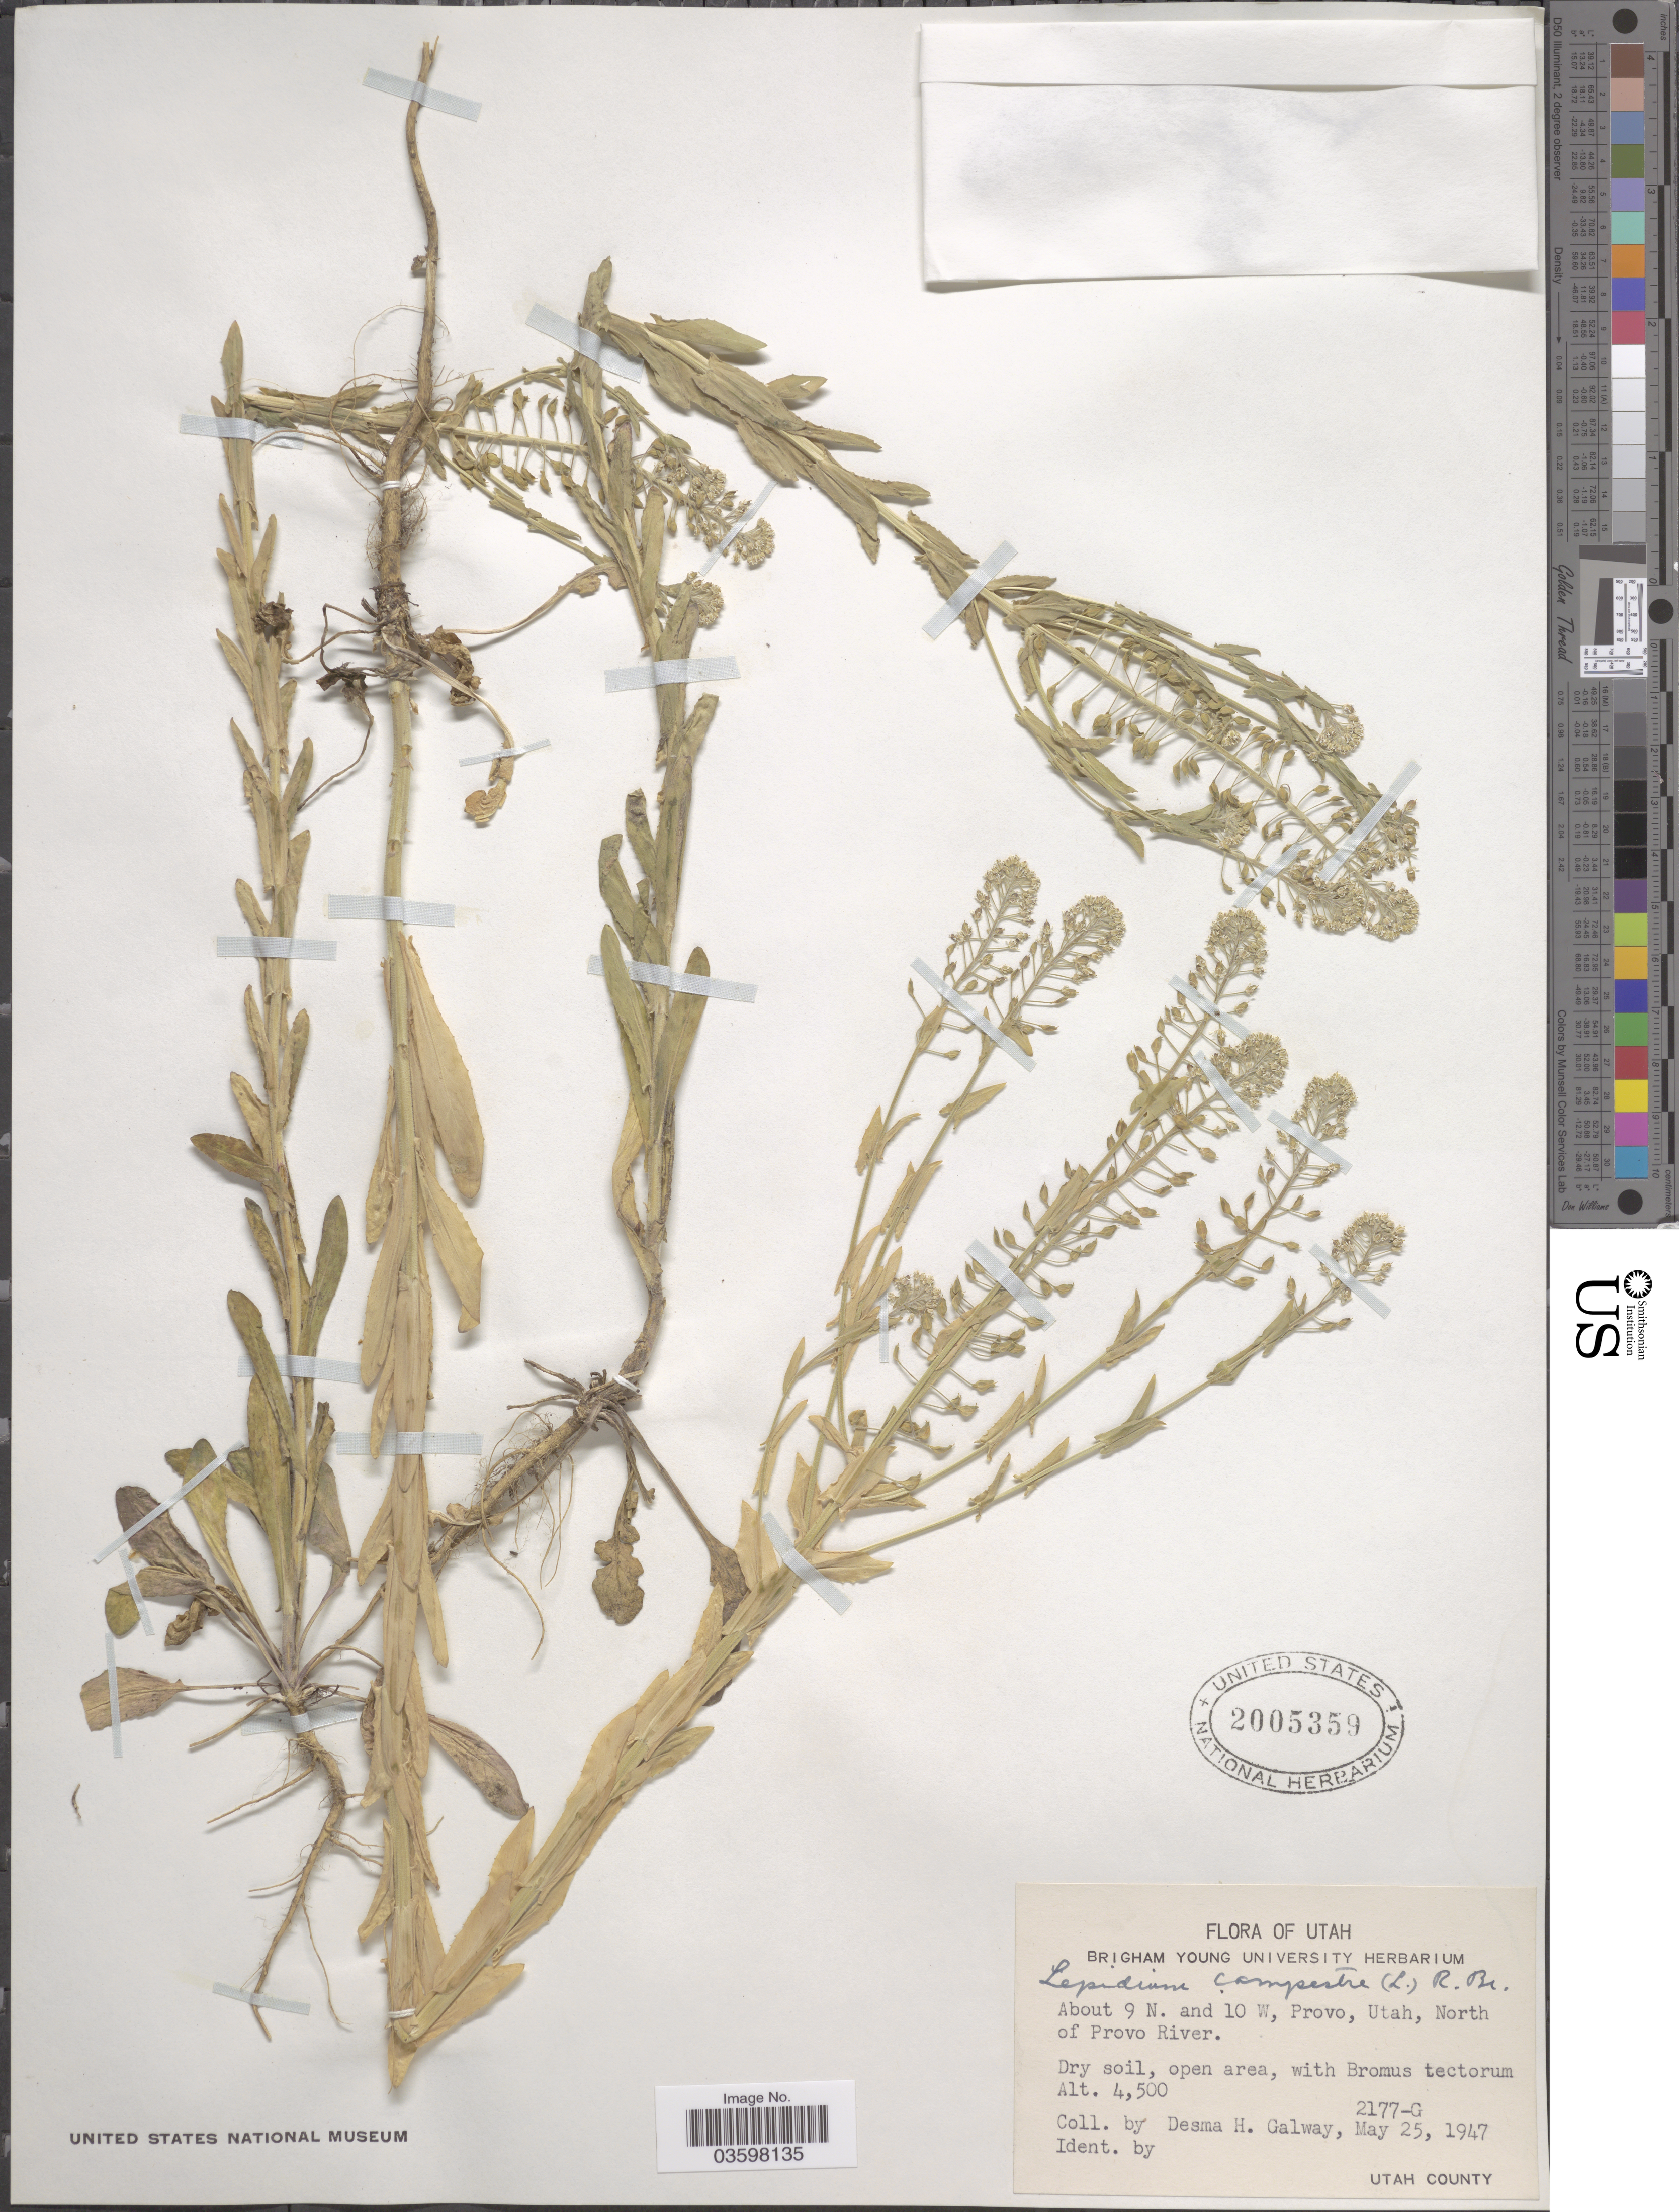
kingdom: Plantae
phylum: Tracheophyta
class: Magnoliopsida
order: Brassicales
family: Brassicaceae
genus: Lepidium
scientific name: Lepidium campestre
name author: (L.) W.T. Aiton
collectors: D. Galway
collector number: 2177-G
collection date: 1947-05-25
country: United States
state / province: Utah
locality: About 9 N. and 10 W, Provo. North of Provo River. Utah County.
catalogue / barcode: US 2005359